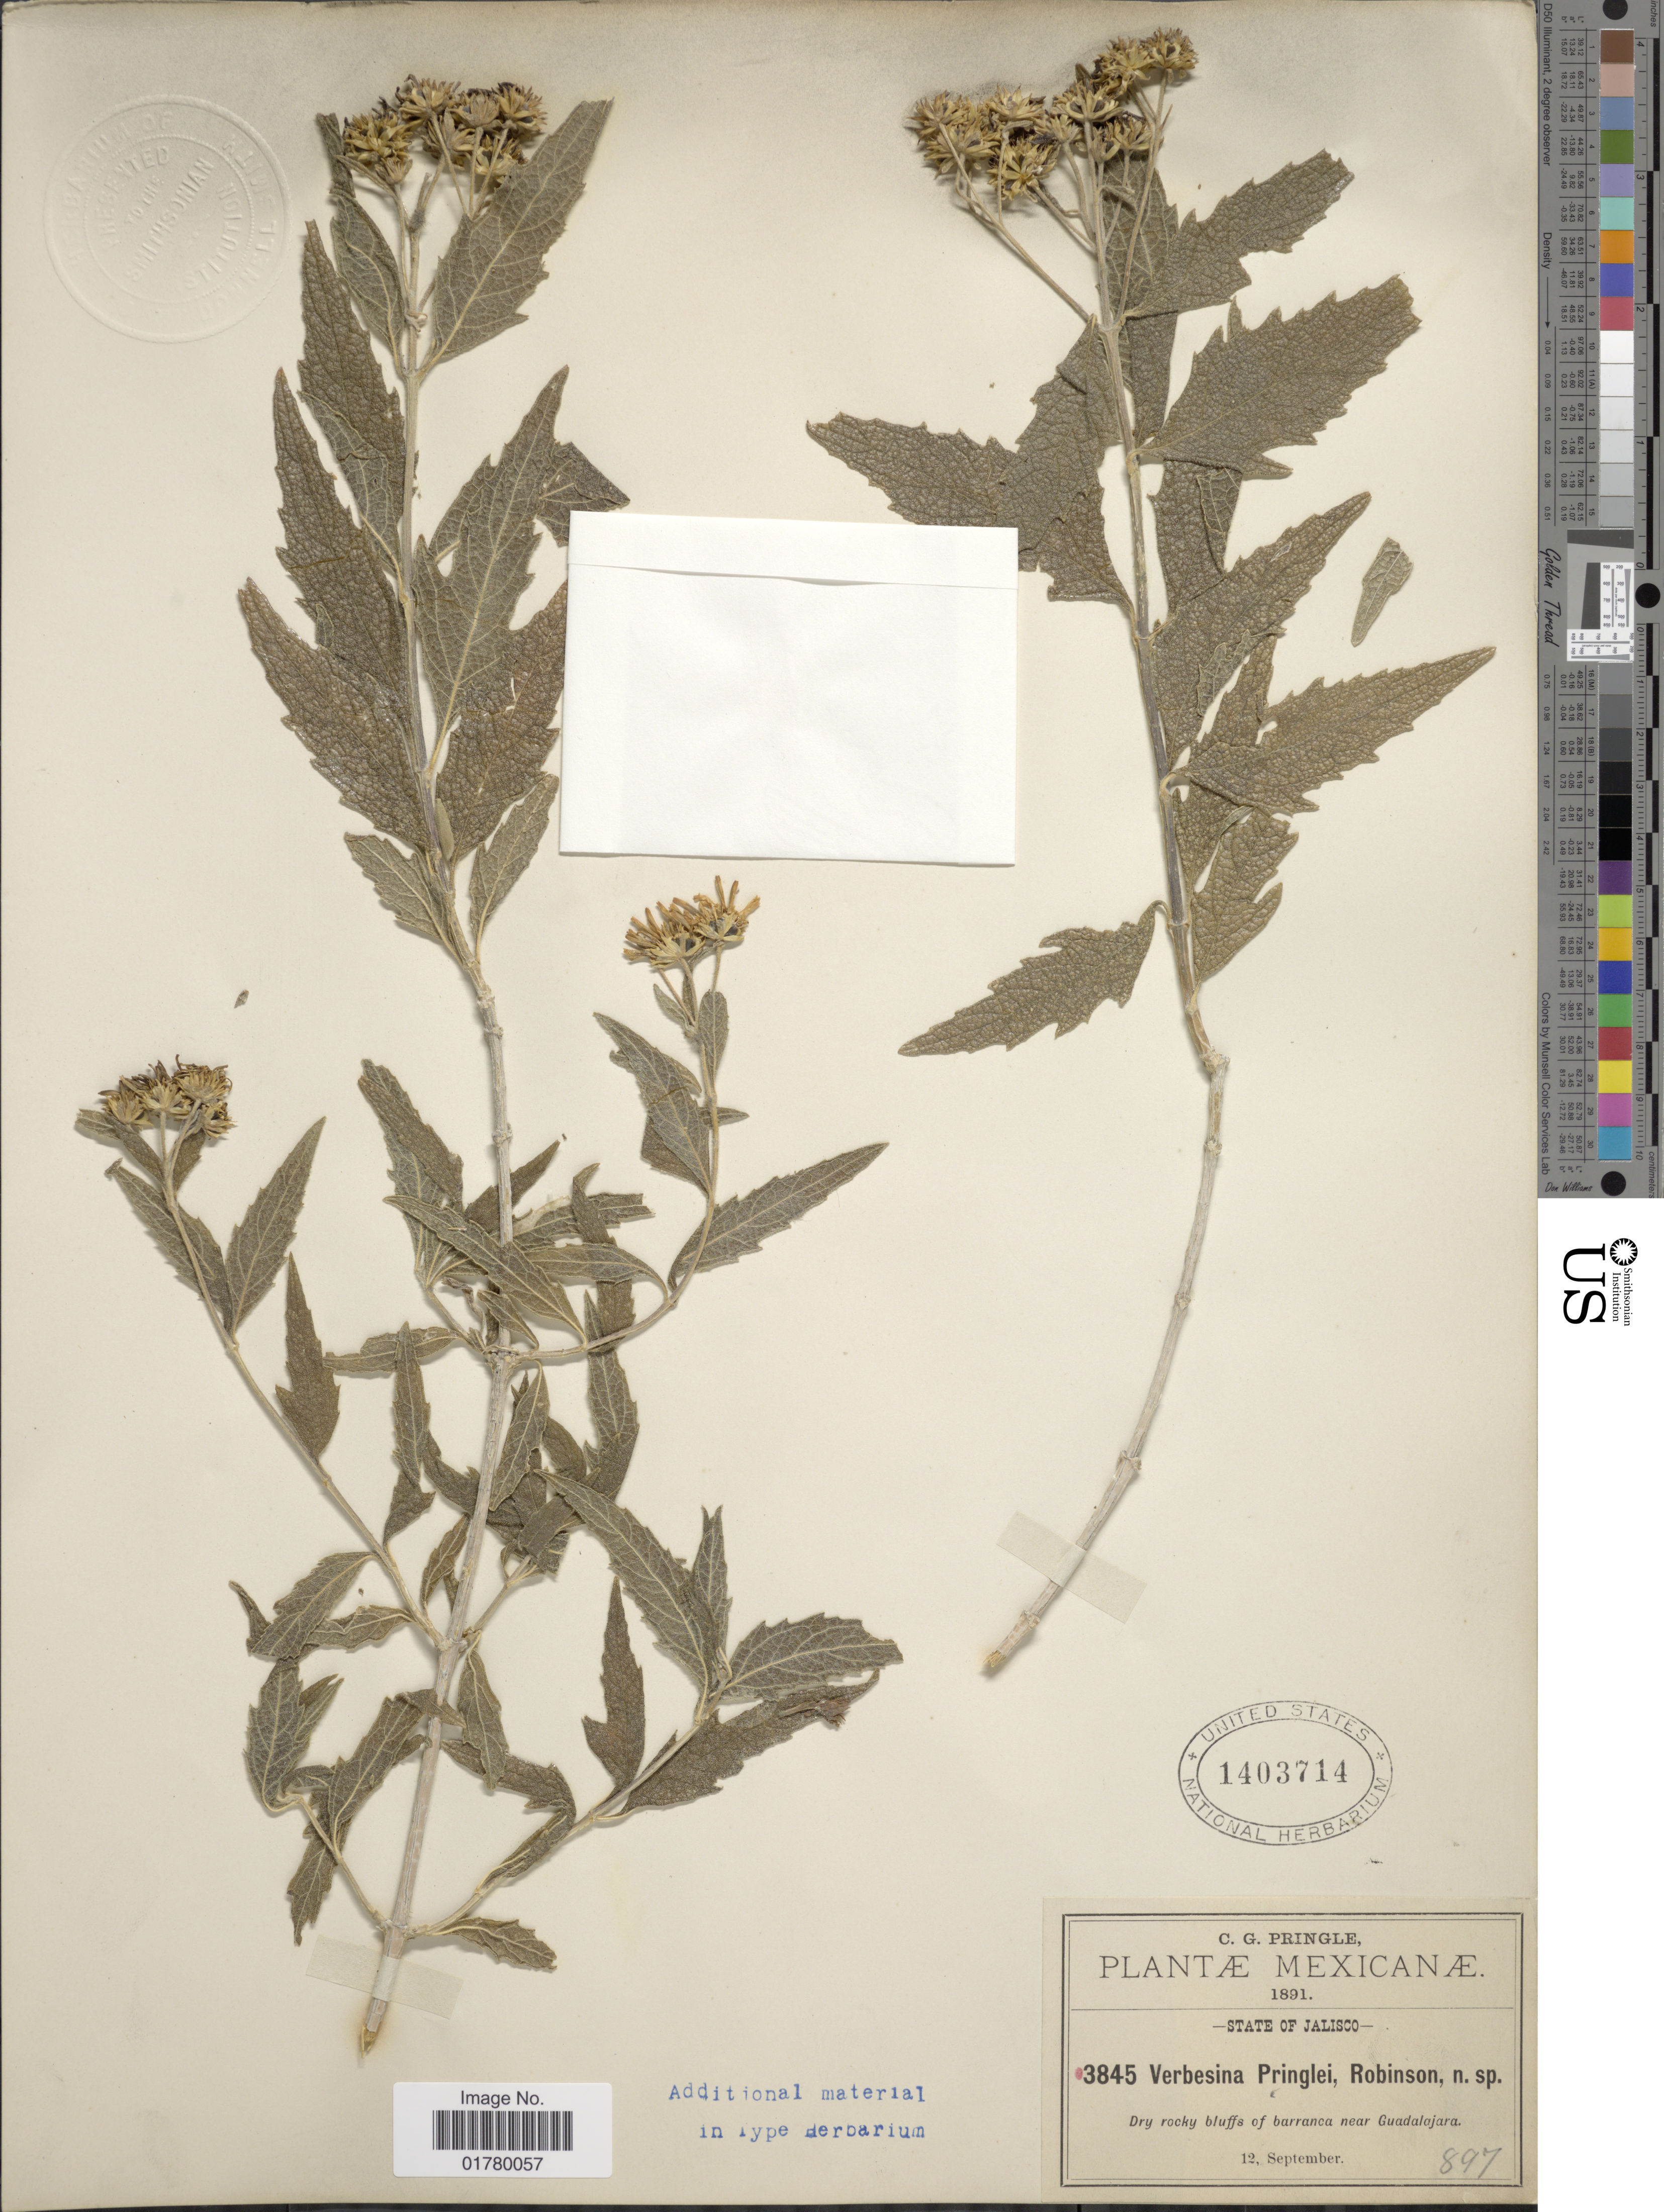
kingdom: Plantae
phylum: Tracheophyta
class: Magnoliopsida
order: Asterales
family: Asteraceae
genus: Verbesina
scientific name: Verbesina pringlei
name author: B.L. Rob.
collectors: C. G. Pringle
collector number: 3845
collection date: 1891-09-12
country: Mexico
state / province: Jalisco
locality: Dry rocky bluffs of barranca near Guadalajara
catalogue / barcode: US 1403714